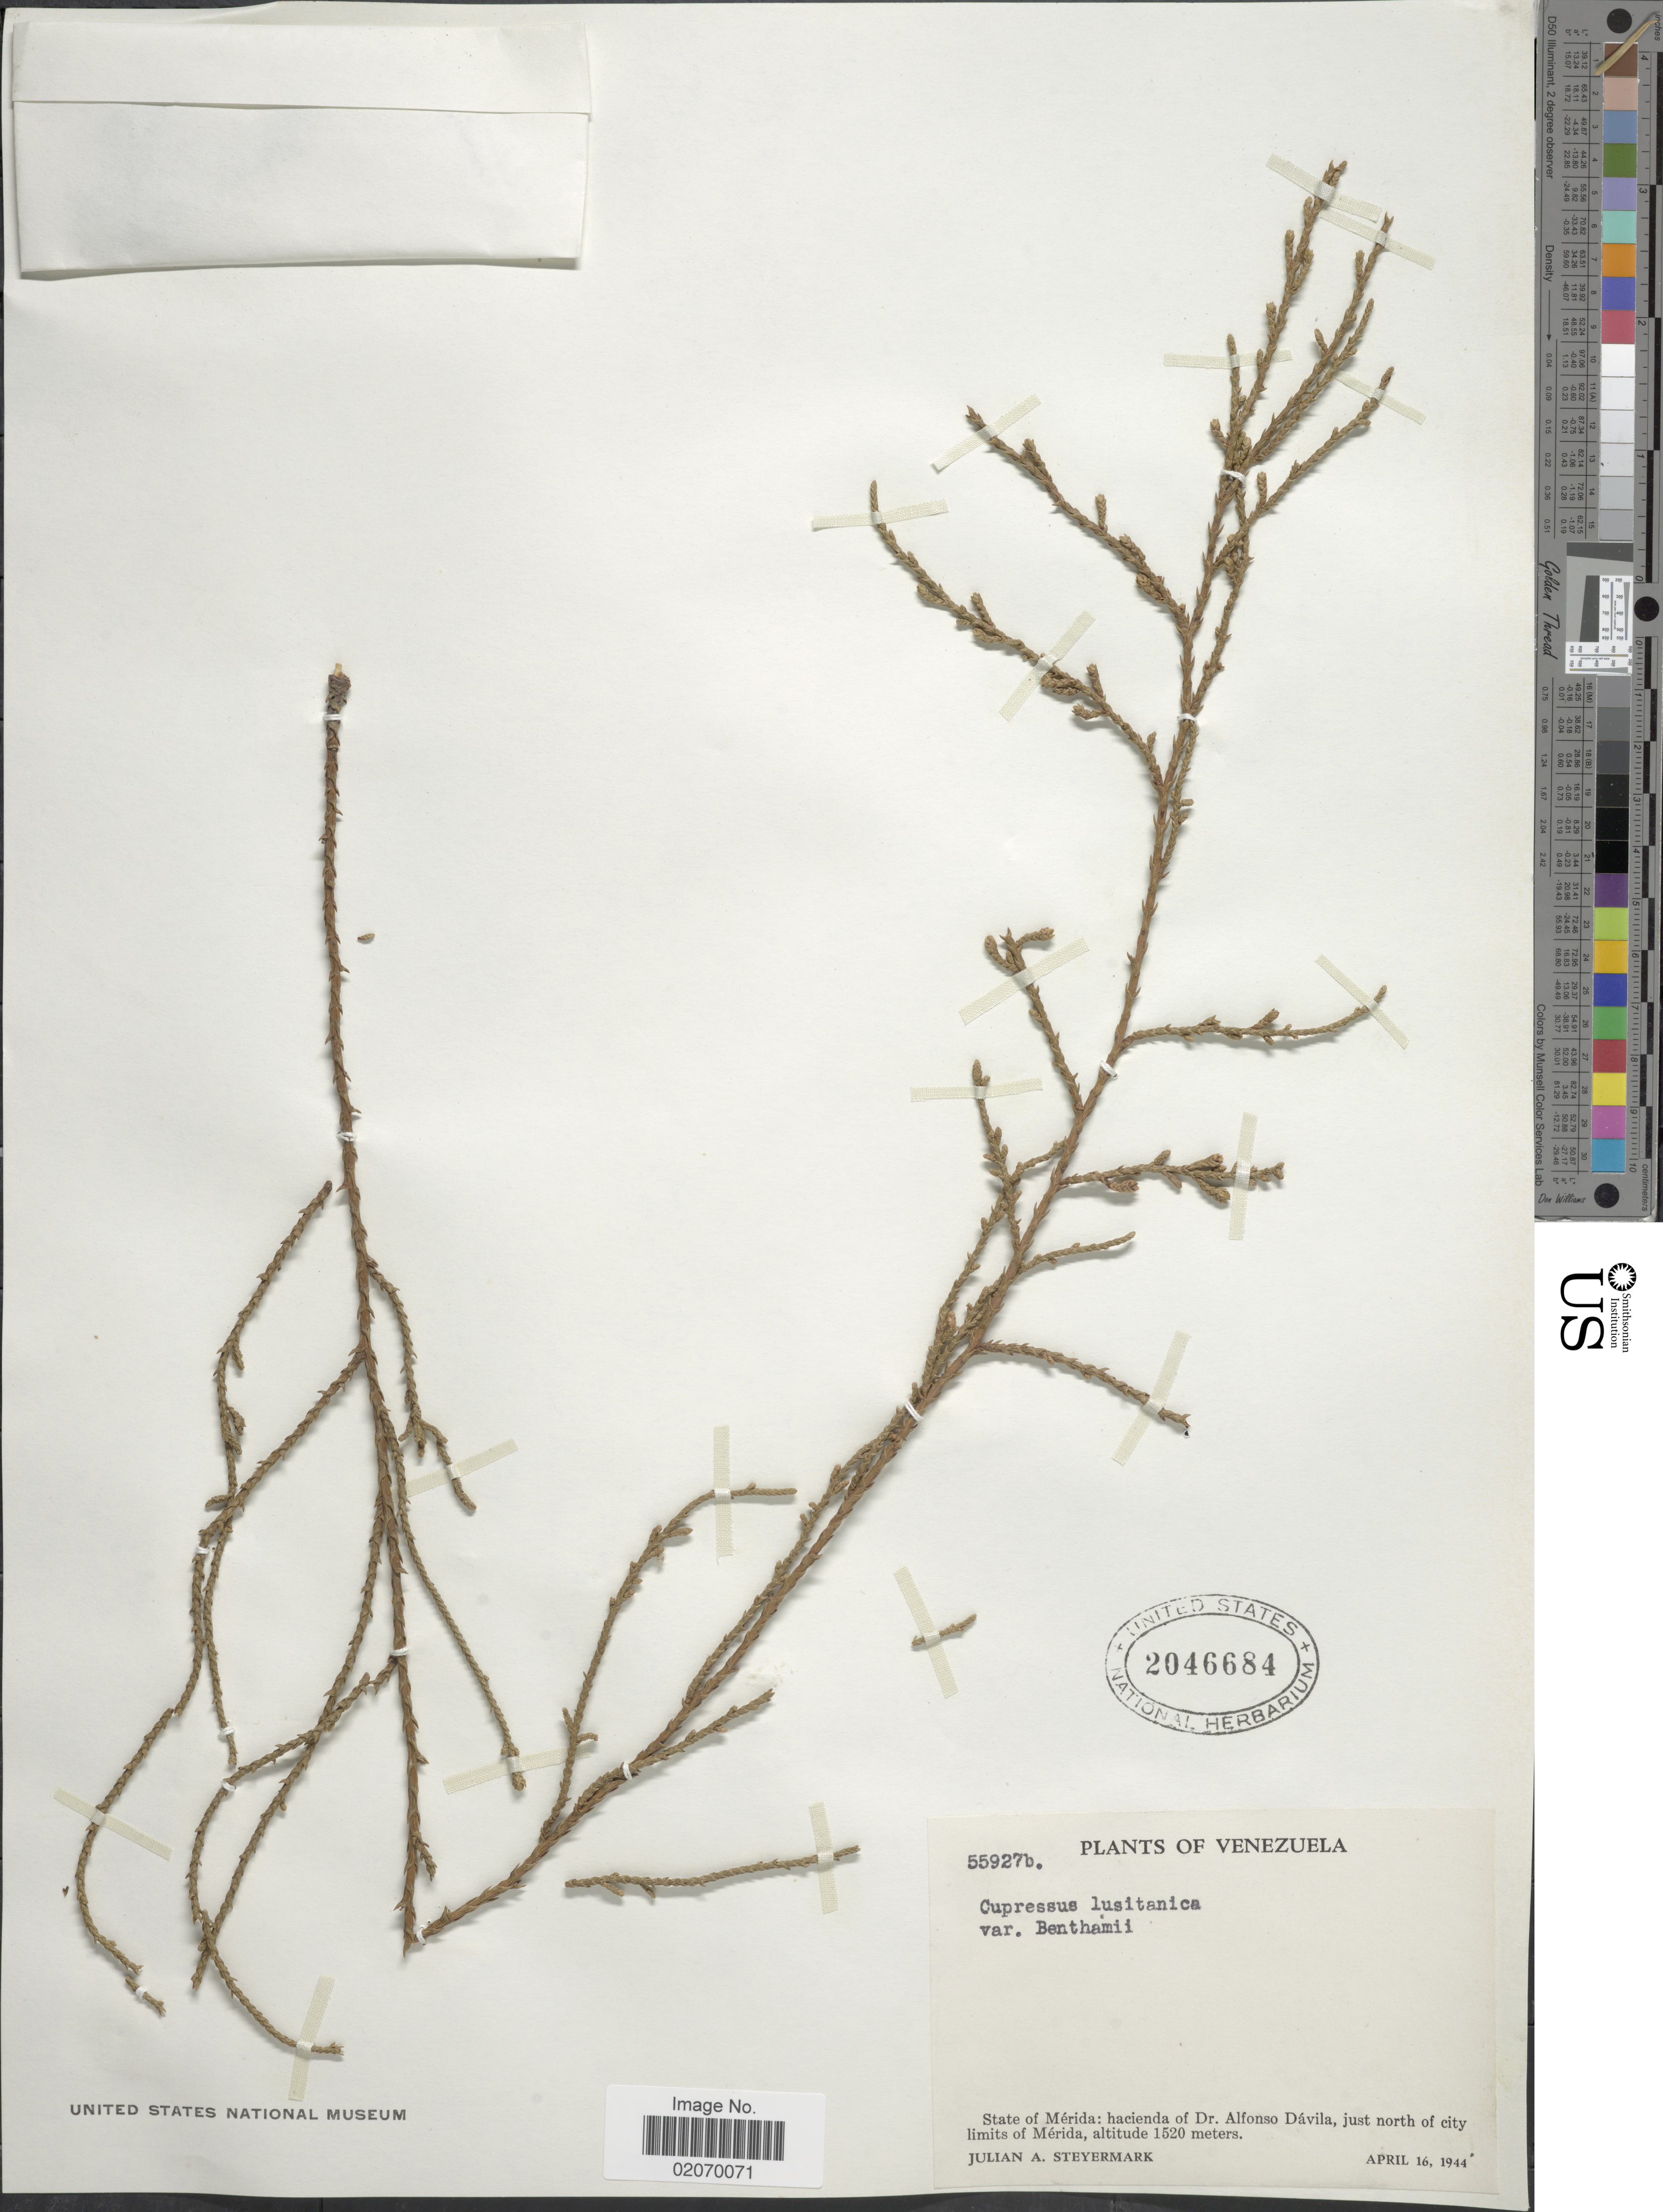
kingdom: Plantae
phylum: Tracheophyta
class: Pinopsida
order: Pinales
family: Cupressaceae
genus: Hesperocyparis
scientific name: Hesperocyparis benthamii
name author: (Endl.) Bartel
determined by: (US) Smithsonian Institution - National Museum of Natural History - Department of Botany (UNITED STATES)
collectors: J. Steyermark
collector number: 55927b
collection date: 1944-04-16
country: Venezuela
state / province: Mérida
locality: Hacienda of Dr. Alfonso Davila, just north of city limits of Merida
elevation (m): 1520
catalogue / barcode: US 2046684